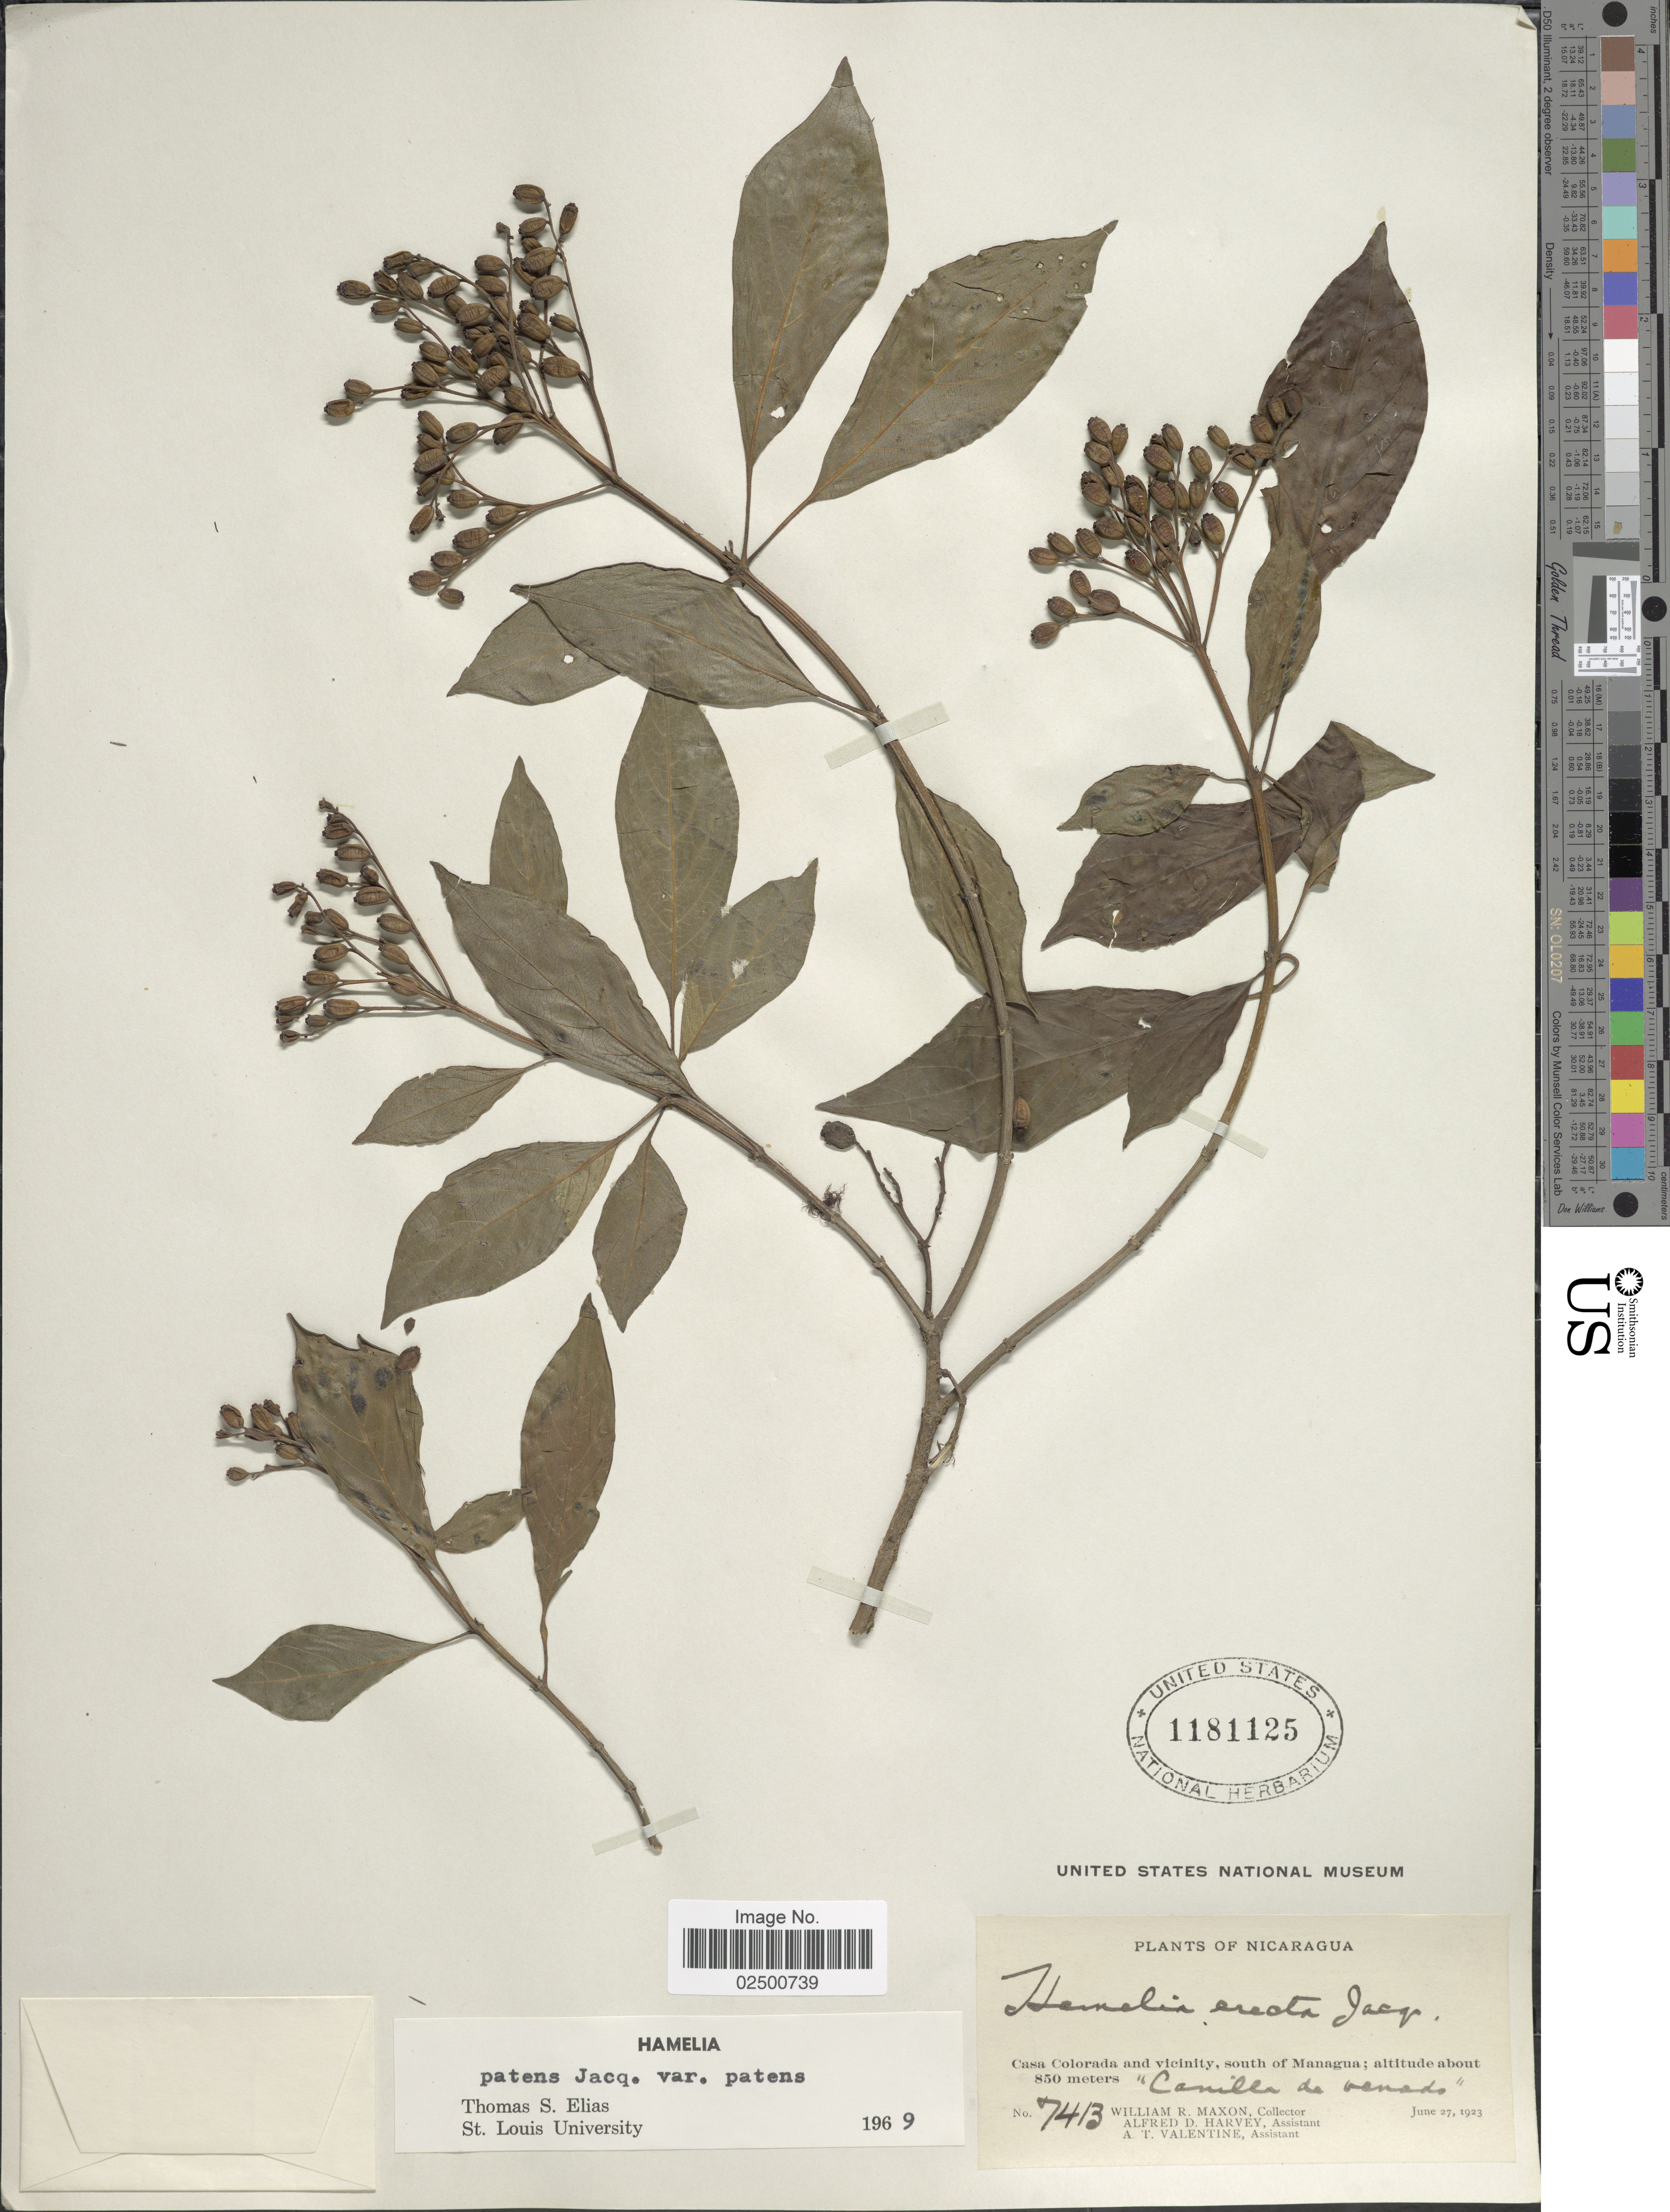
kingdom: Plantae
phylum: Tracheophyta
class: Magnoliopsida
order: Gentianales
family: Rubiaceae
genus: Hamelia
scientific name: Hamelia patens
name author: Jacq.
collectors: W. R. Maxon, A. D. Harvey & A. Valentine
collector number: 7413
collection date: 1923-06-27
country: Nicaragua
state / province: Managua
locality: Casa Colorada and vicinity, south of Managua. "Canilla de Venado".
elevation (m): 850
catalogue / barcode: US 1181125